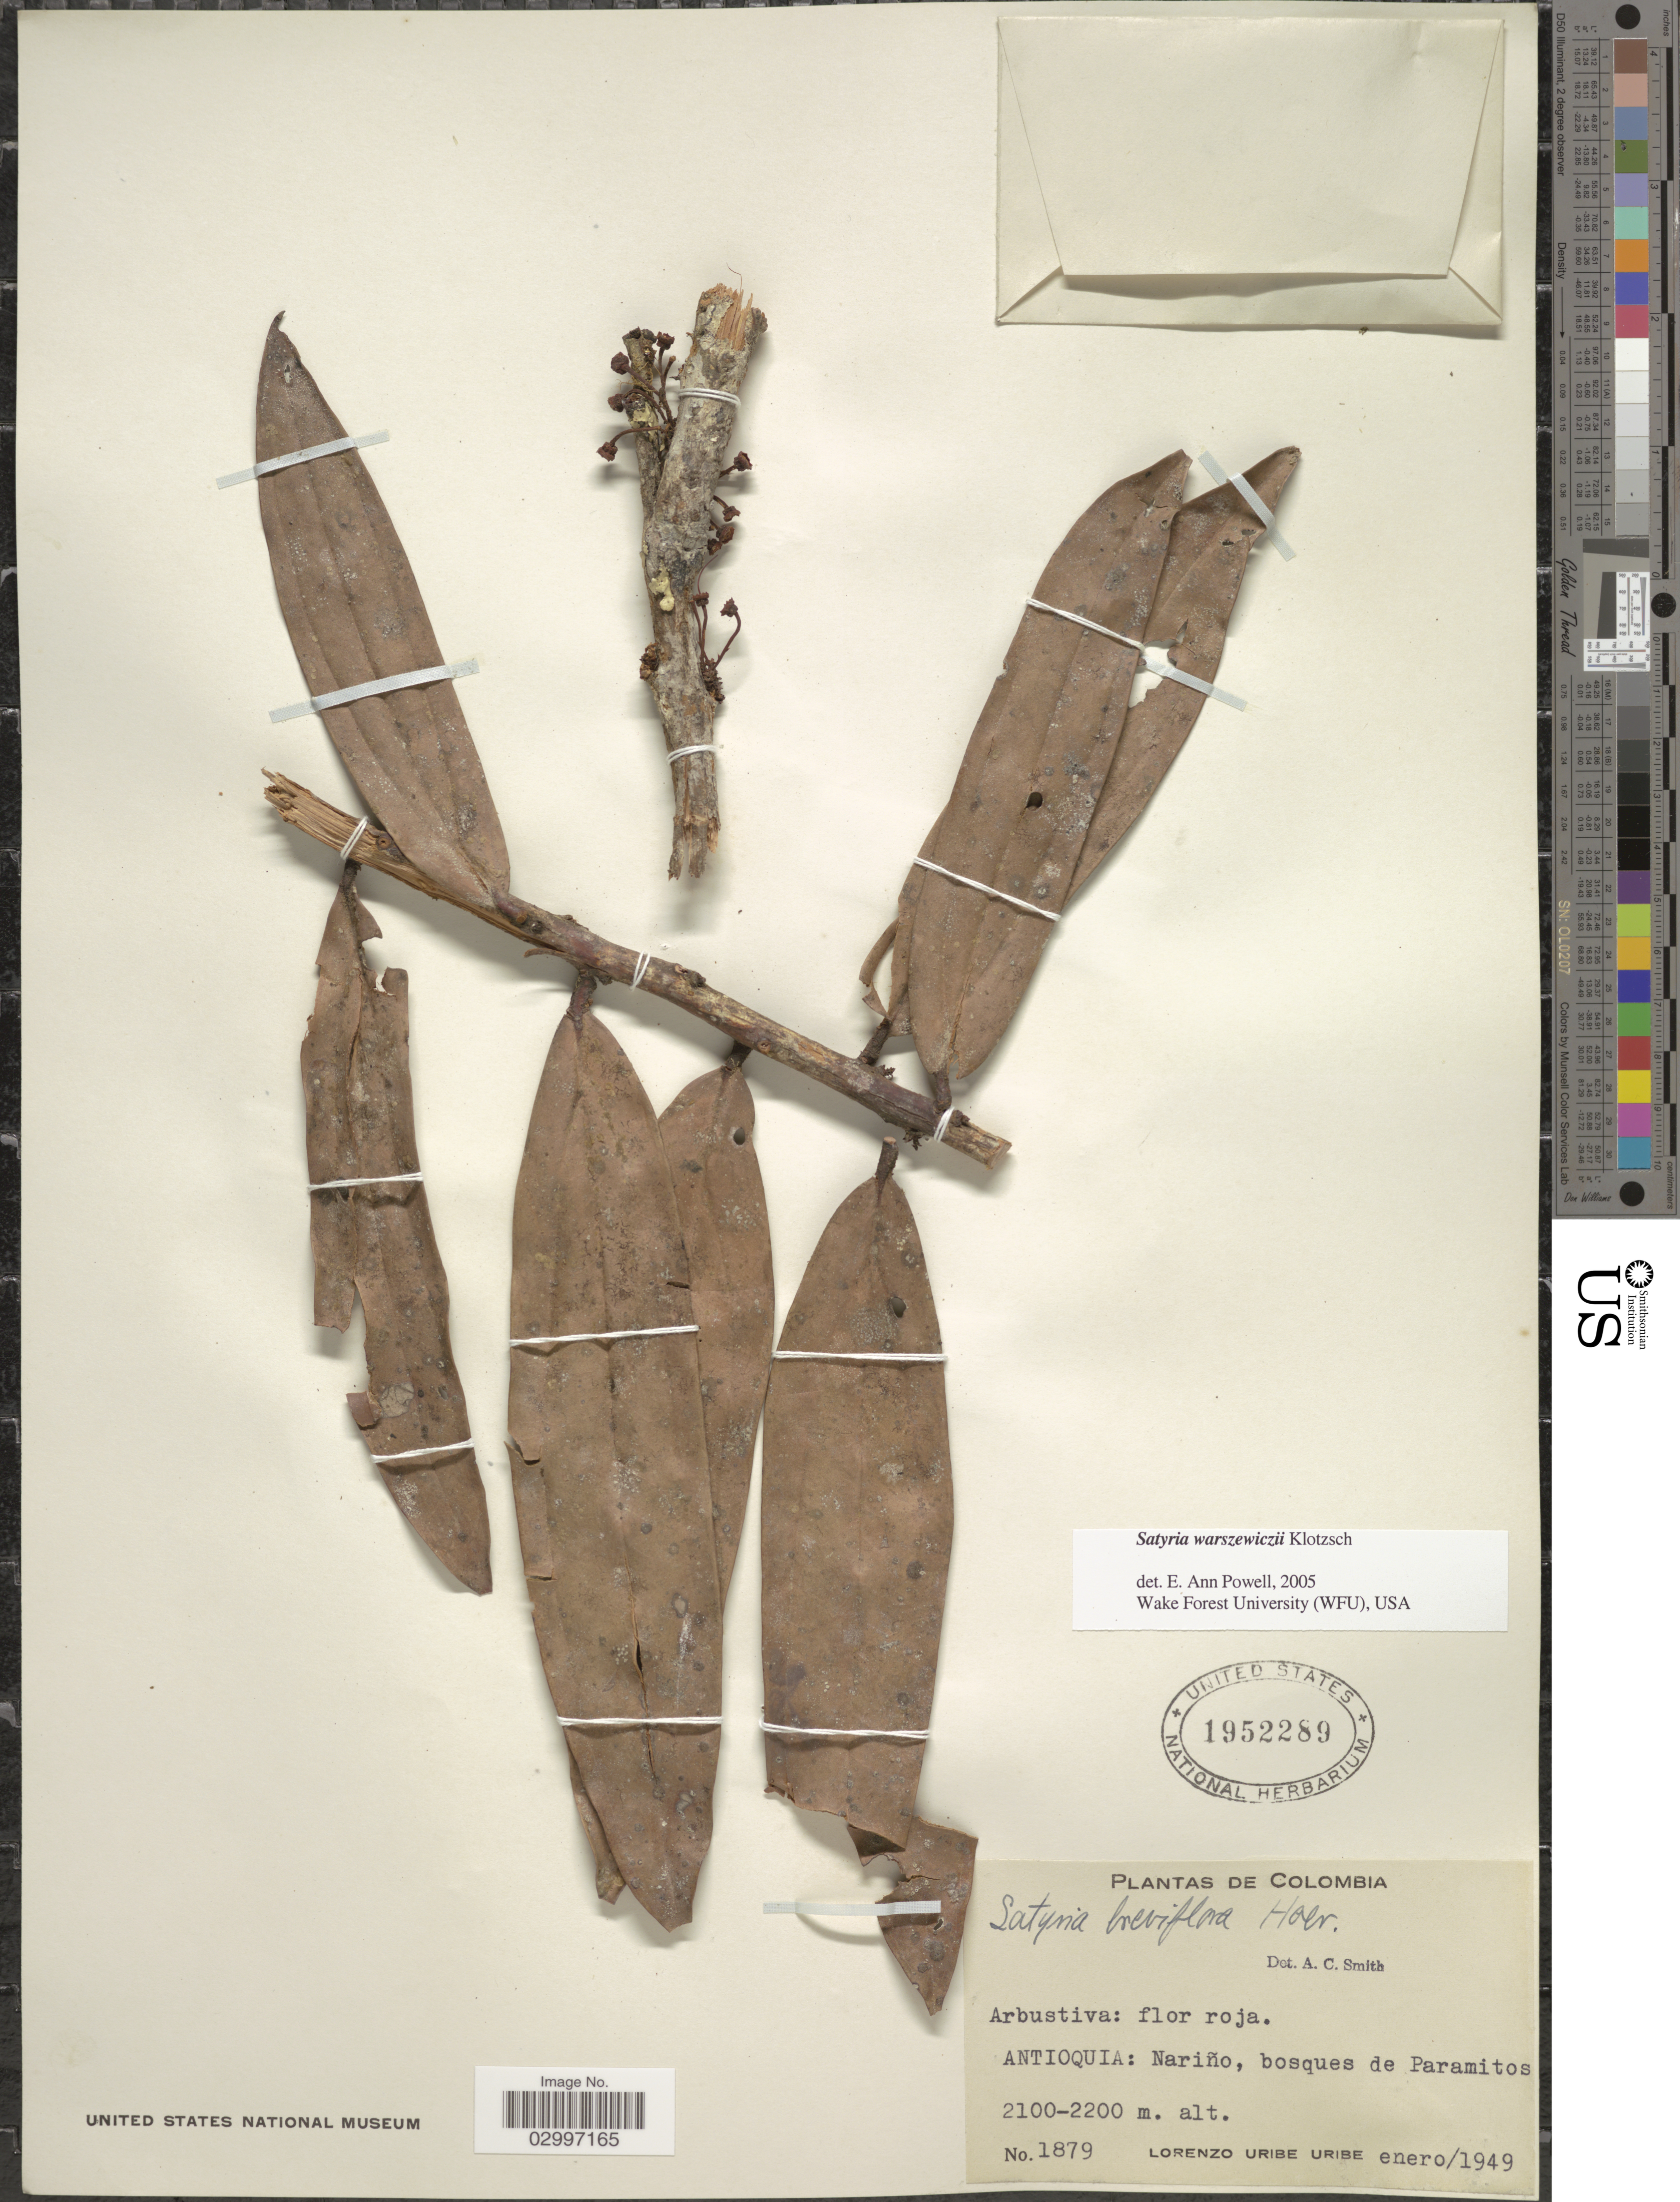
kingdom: Plantae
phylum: Tracheophyta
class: Magnoliopsida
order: Ericales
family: Ericaceae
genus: Satyria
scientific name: Satyria panurensis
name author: (Benth. ex Meisn.) Benth. & Hook. f. ex Nied.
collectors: L. Uribe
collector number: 1879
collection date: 1949-01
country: Colombia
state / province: Antioquia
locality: Nariño, bosques de Paramitos.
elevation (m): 2100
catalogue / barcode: US 1952289